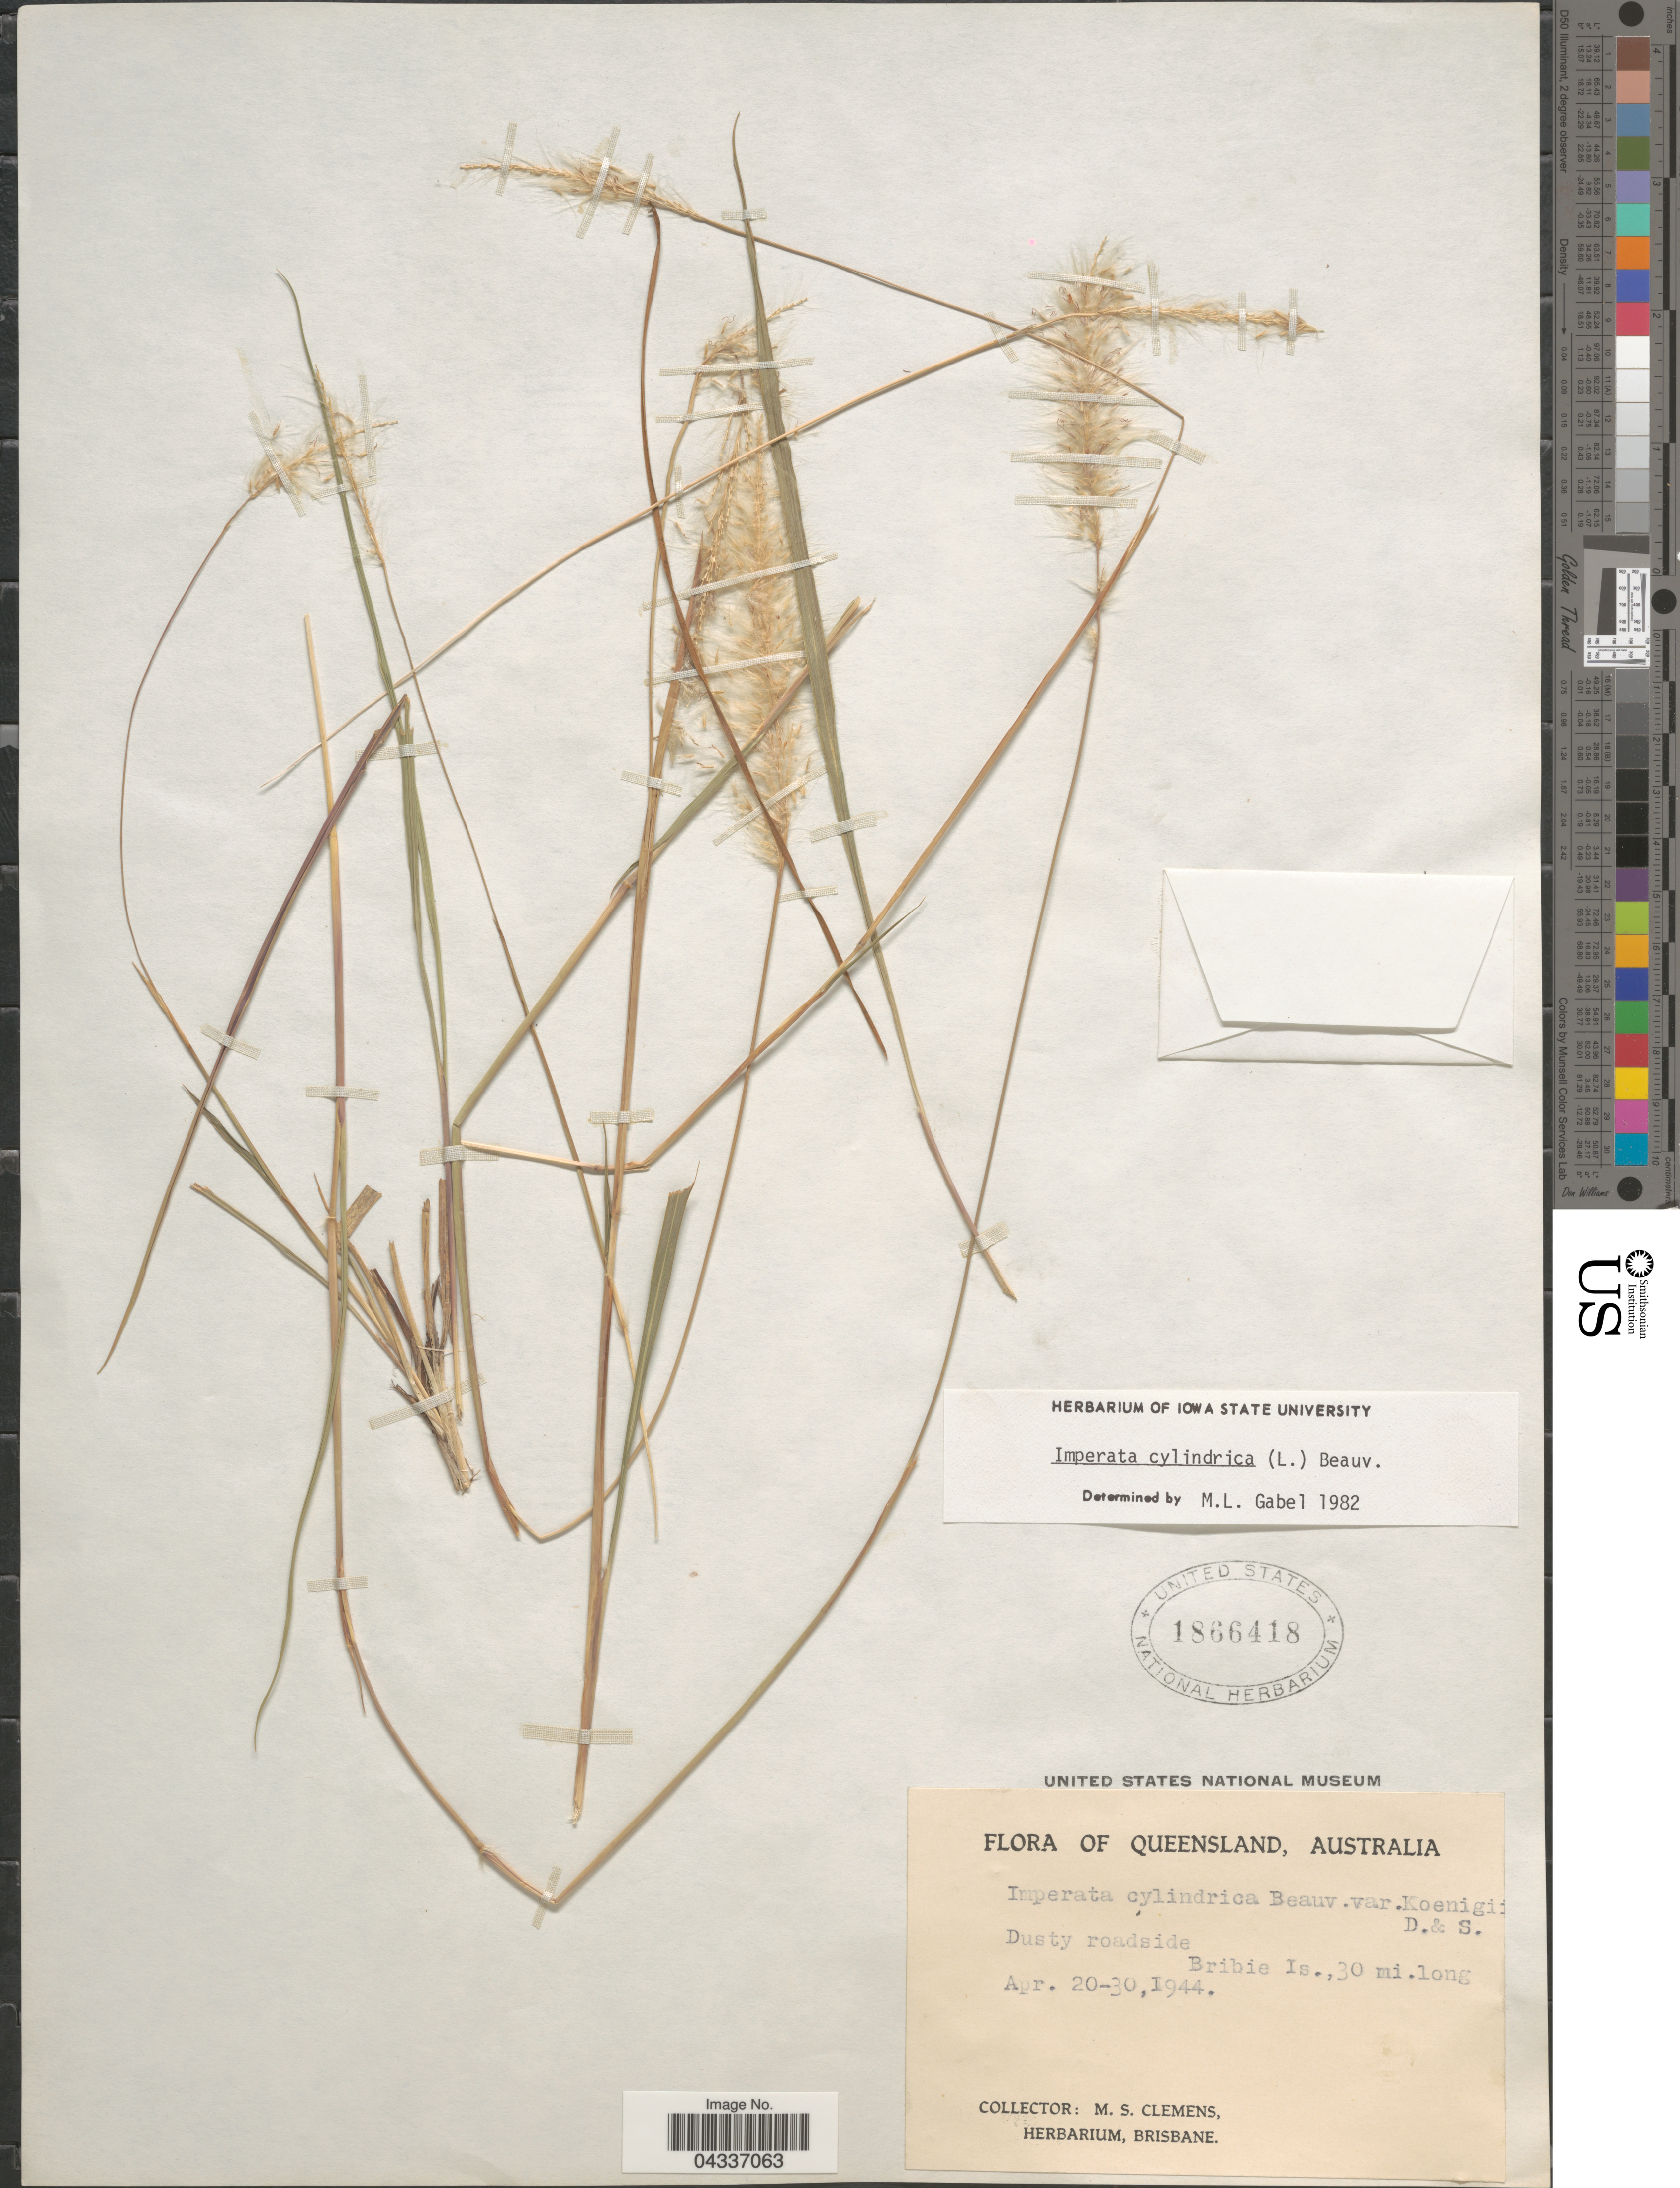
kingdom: Plantae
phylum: Tracheophyta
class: Liliopsida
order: Poales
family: Poaceae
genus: Imperata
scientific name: Imperata cylindrica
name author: (L.) P. Beauv.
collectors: M. S. Clemens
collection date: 1944-04-20/1944-04-30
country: Australia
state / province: Queensland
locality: Bribie Is., 30 mi. long.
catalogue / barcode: US 1866418